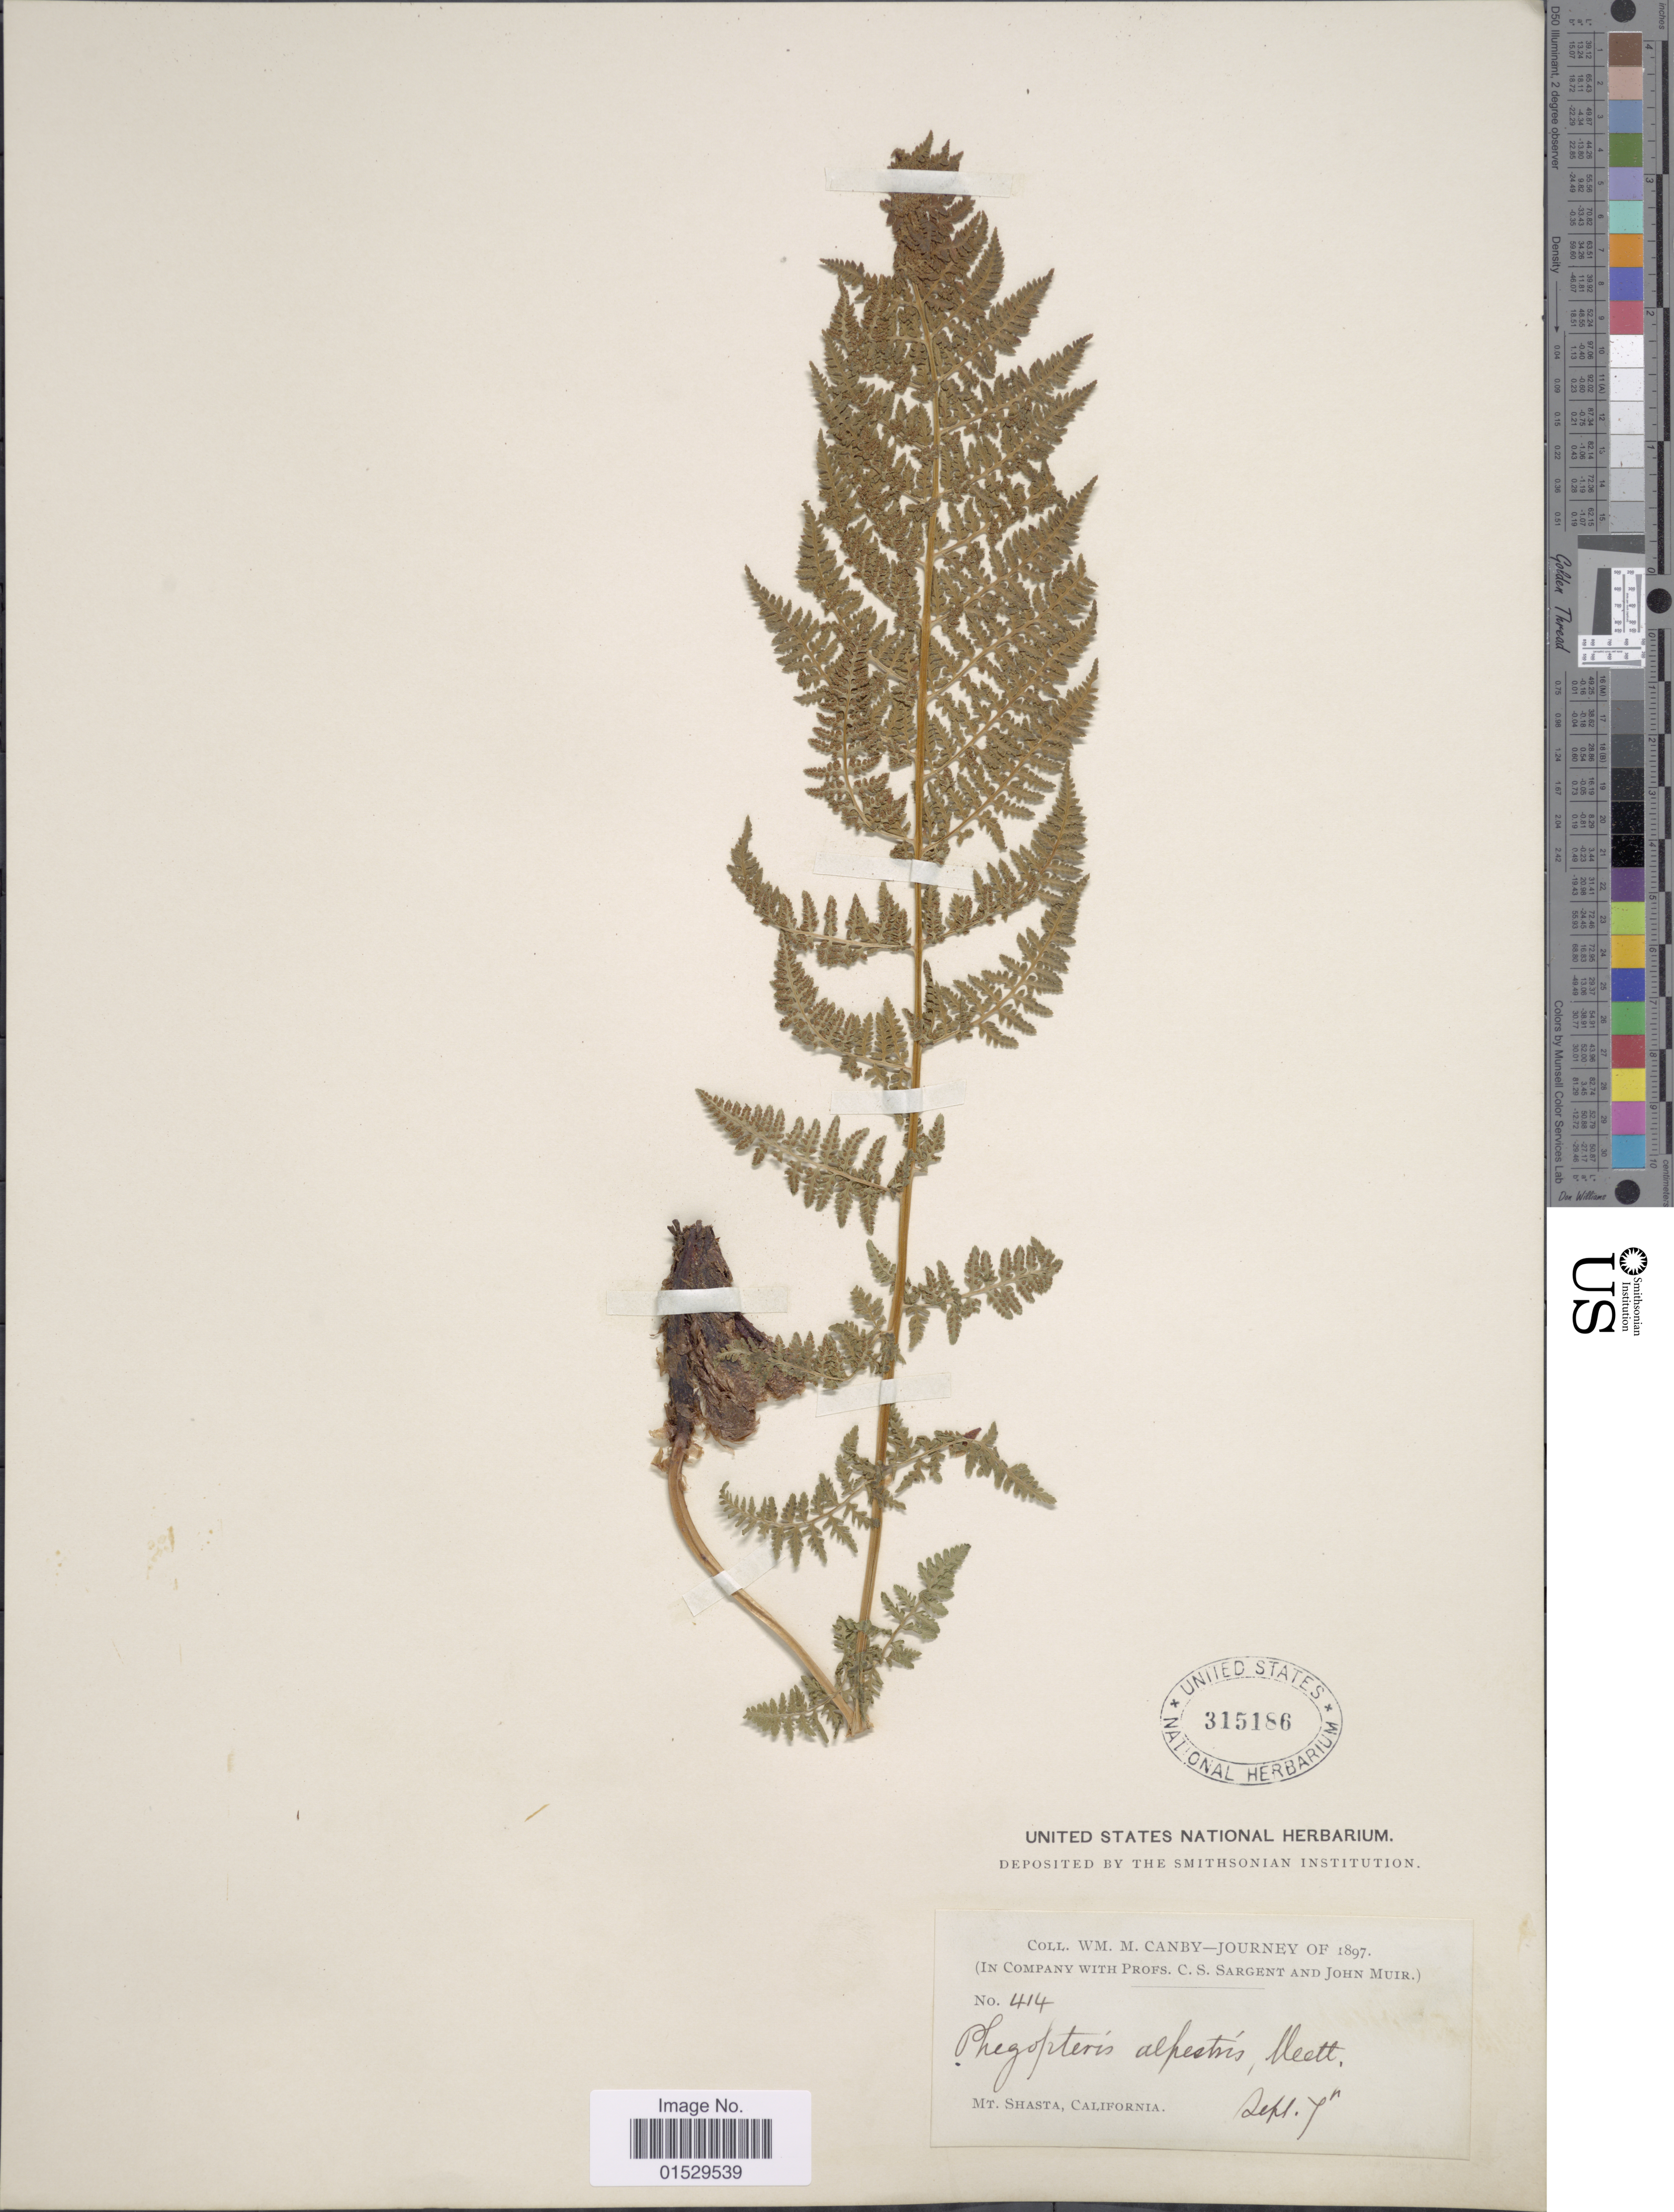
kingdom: Plantae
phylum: Tracheophyta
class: Polypodiopsida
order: Polypodiales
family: Athyriaceae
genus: Athyrium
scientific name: Athyrium distentifolilum subsp. americanum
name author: (Butters) Hultén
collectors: W. M. Canby, C. S. Sargent & J. Muir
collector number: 414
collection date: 1897-09-07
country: United States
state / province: California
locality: Mt. Shasta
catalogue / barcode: US 315186